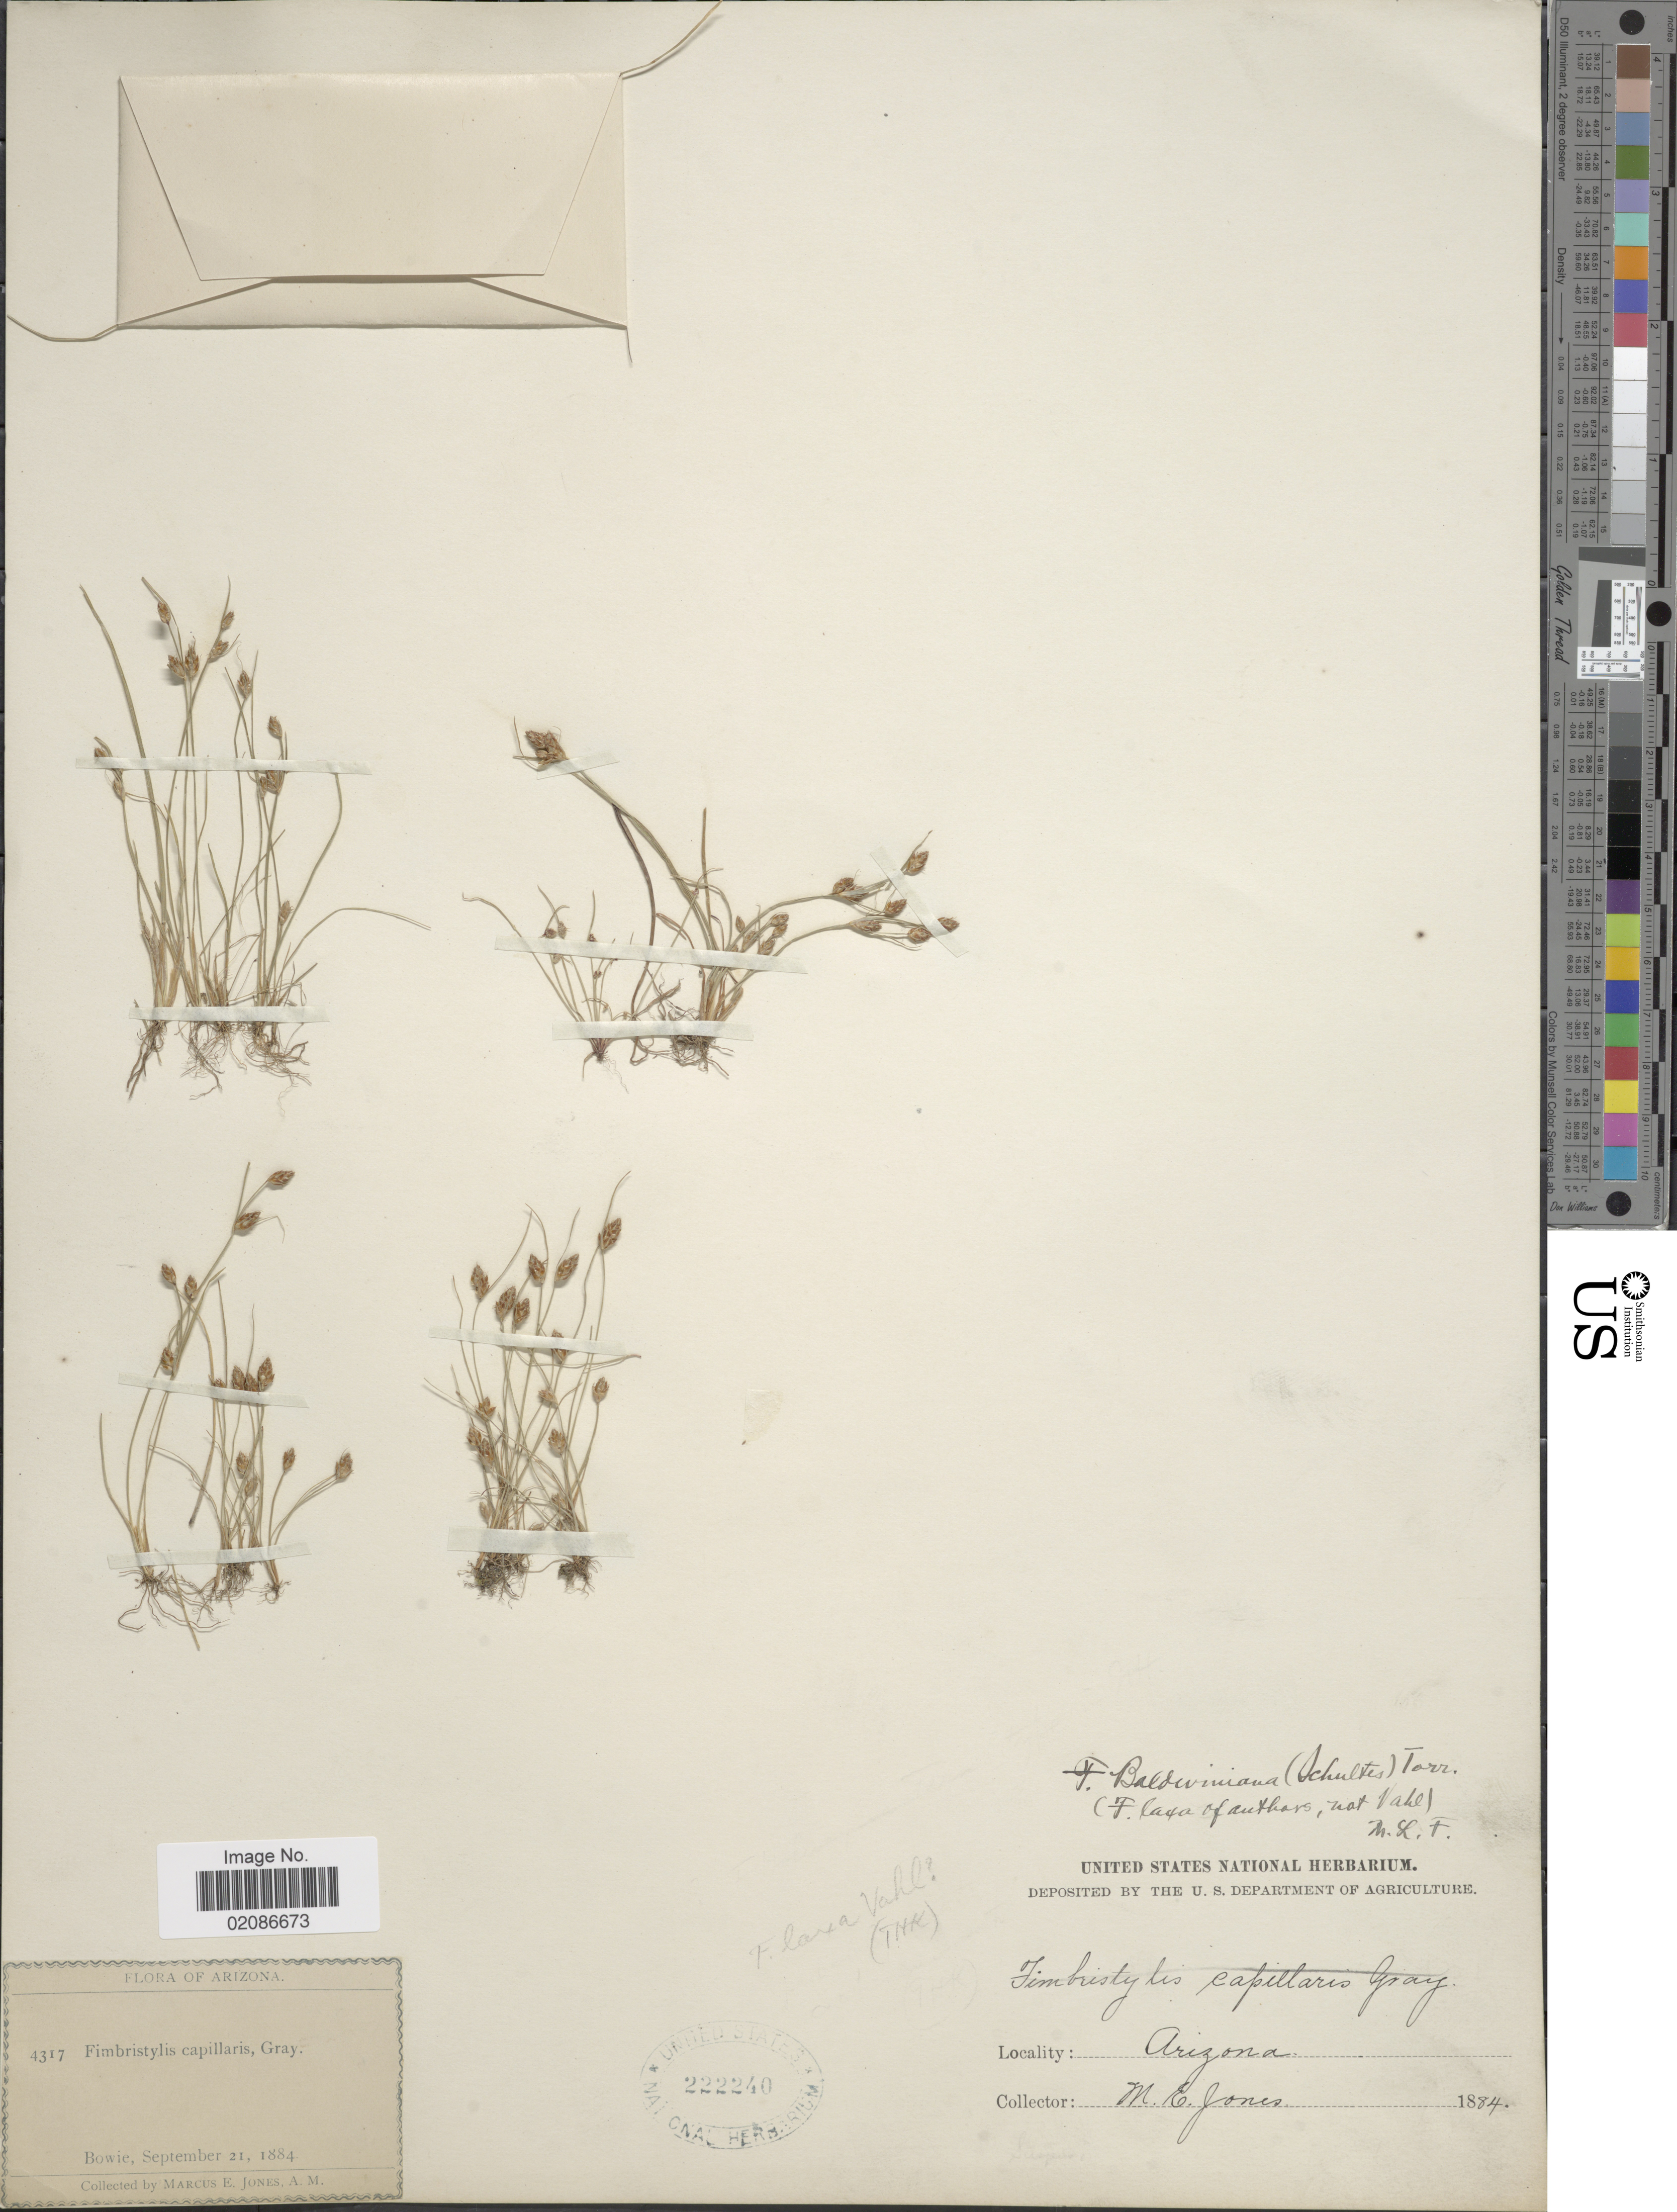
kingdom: Plantae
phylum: Tracheophyta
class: Liliopsida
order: Poales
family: Cyperaceae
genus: Fimbristylis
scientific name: Fimbristylis dichotoma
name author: (L.) Vahl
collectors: M. E. Jones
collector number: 4317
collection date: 1884-09-21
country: United States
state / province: Arizona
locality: Bowie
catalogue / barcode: US 222240